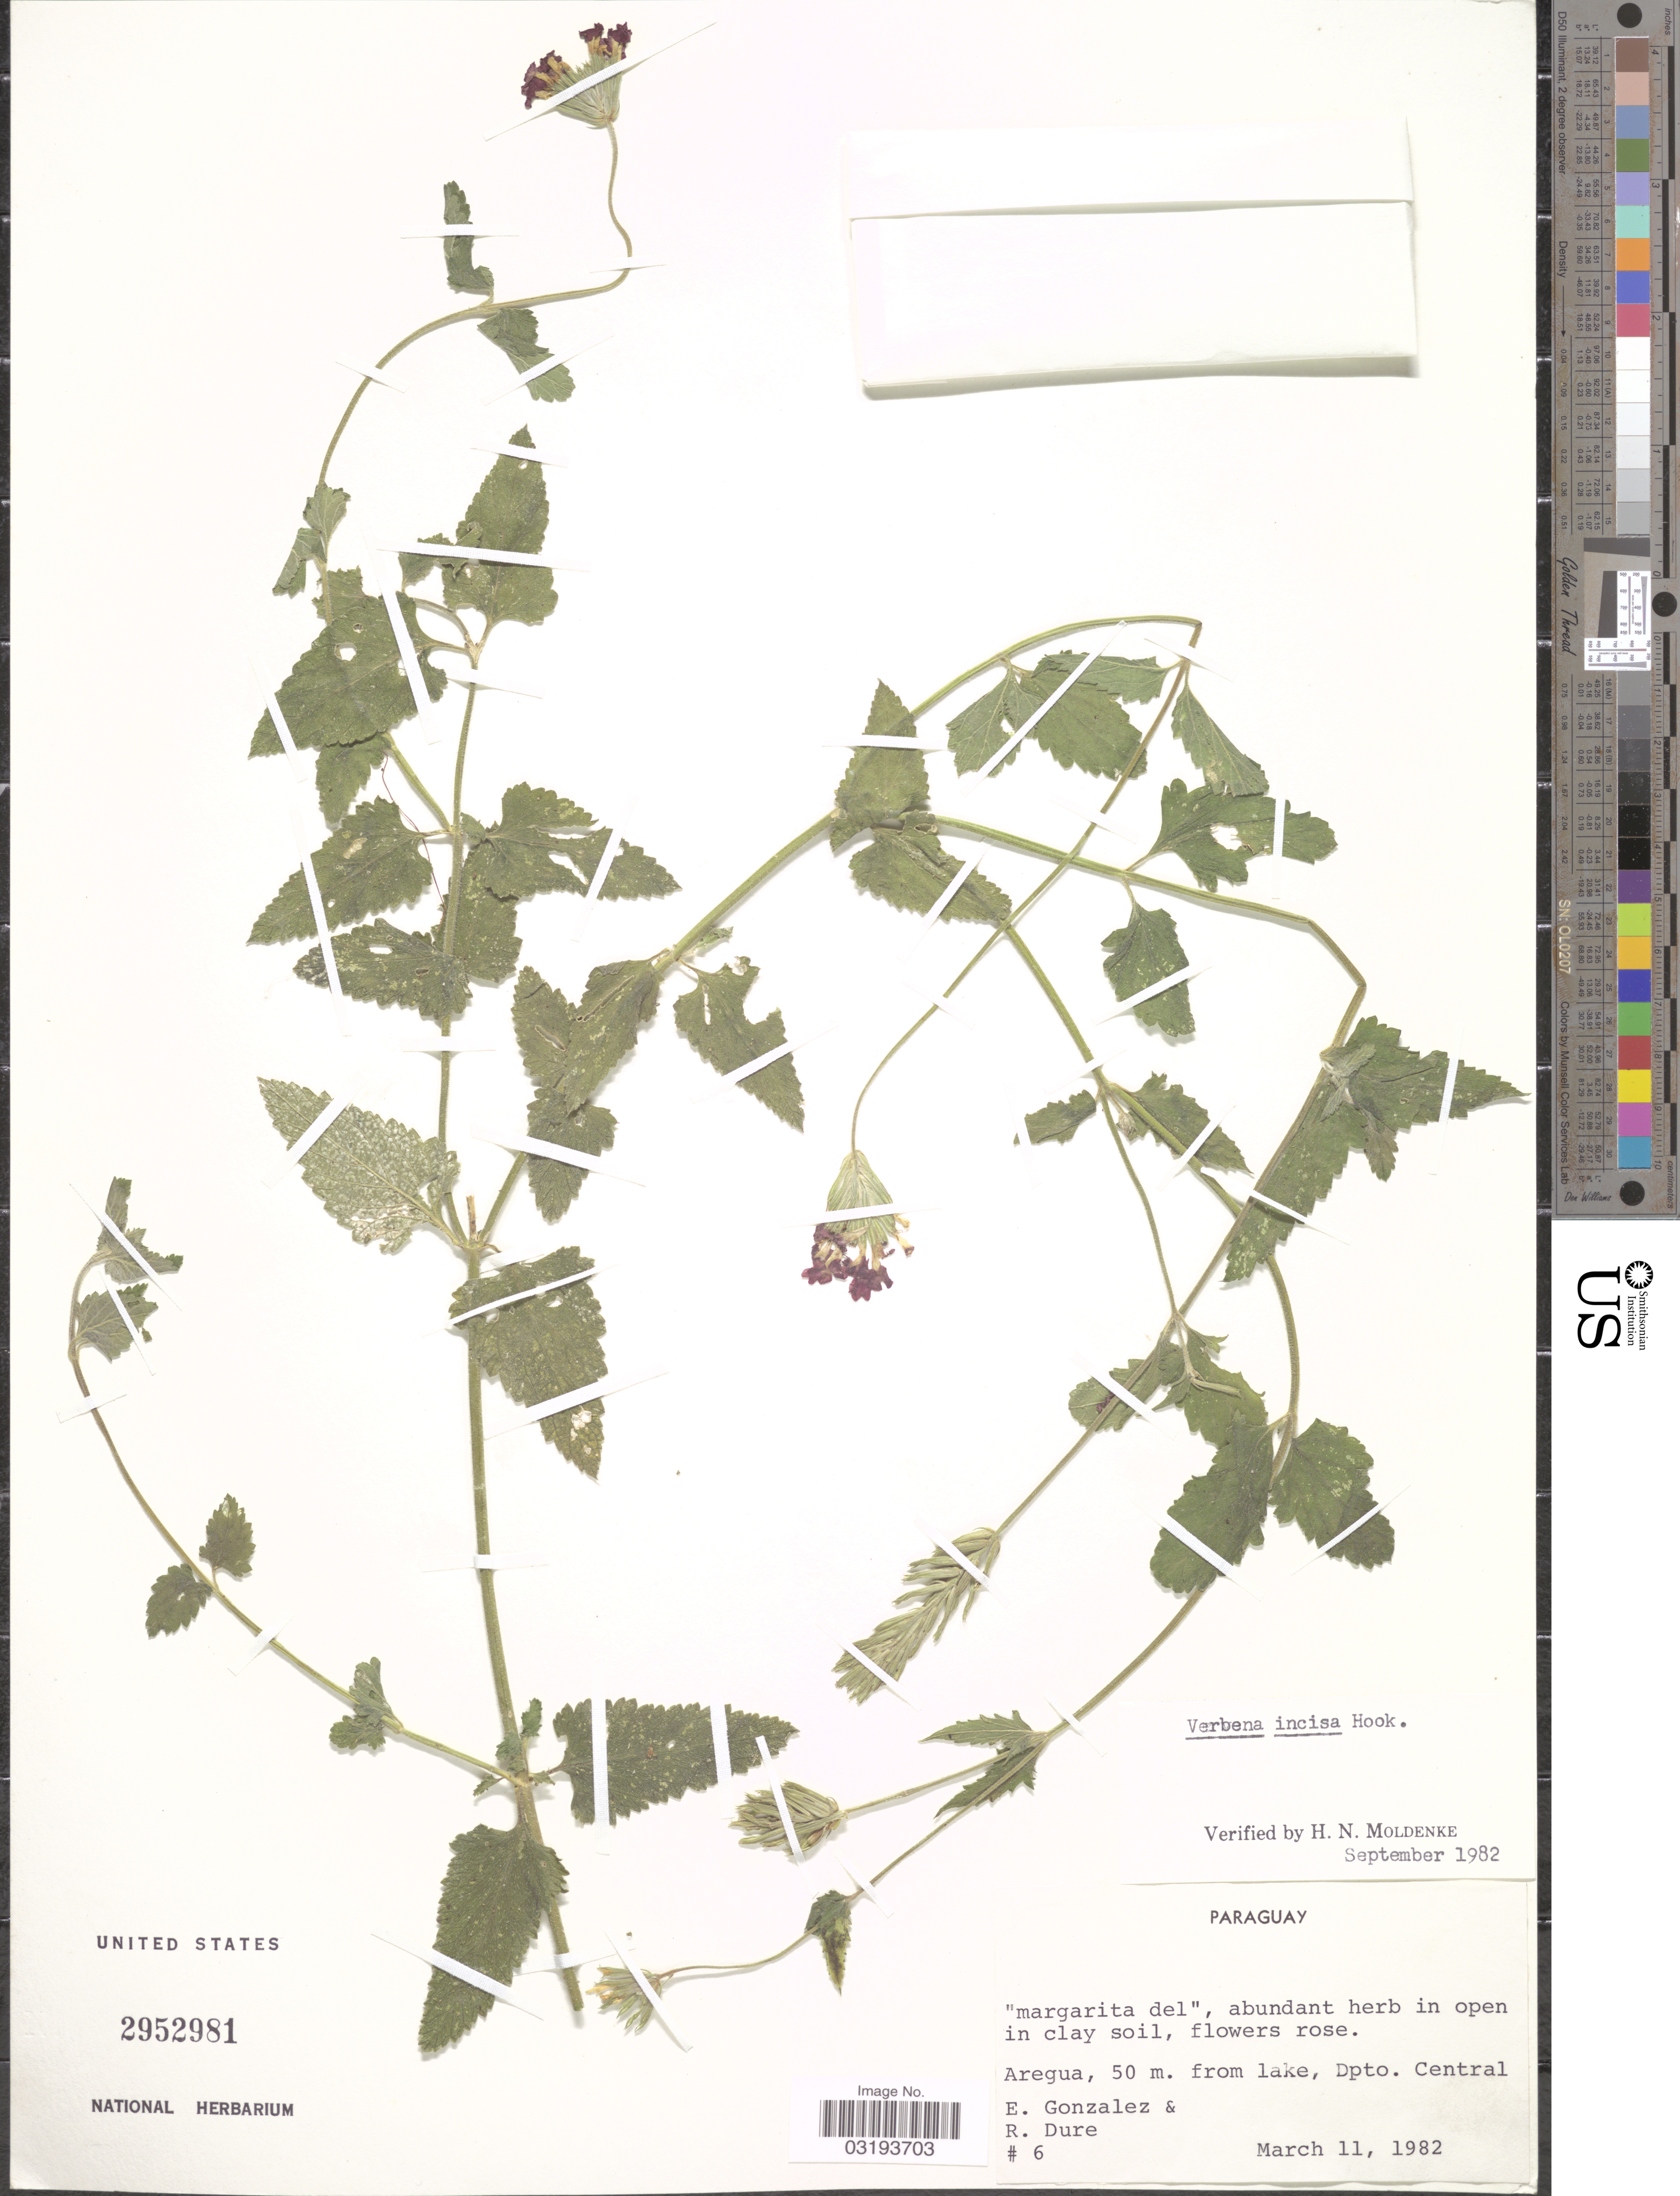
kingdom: Plantae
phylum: Tracheophyta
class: Magnoliopsida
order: Lamiales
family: Verbenaceae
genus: Verbena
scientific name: Verbena incisa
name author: Hook.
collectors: E. Gonzalez & R. Duré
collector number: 6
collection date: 1982-03-11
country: Paraguay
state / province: Central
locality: Aregua, 50 m. from lake, Dpto. Central.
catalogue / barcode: US 2952981